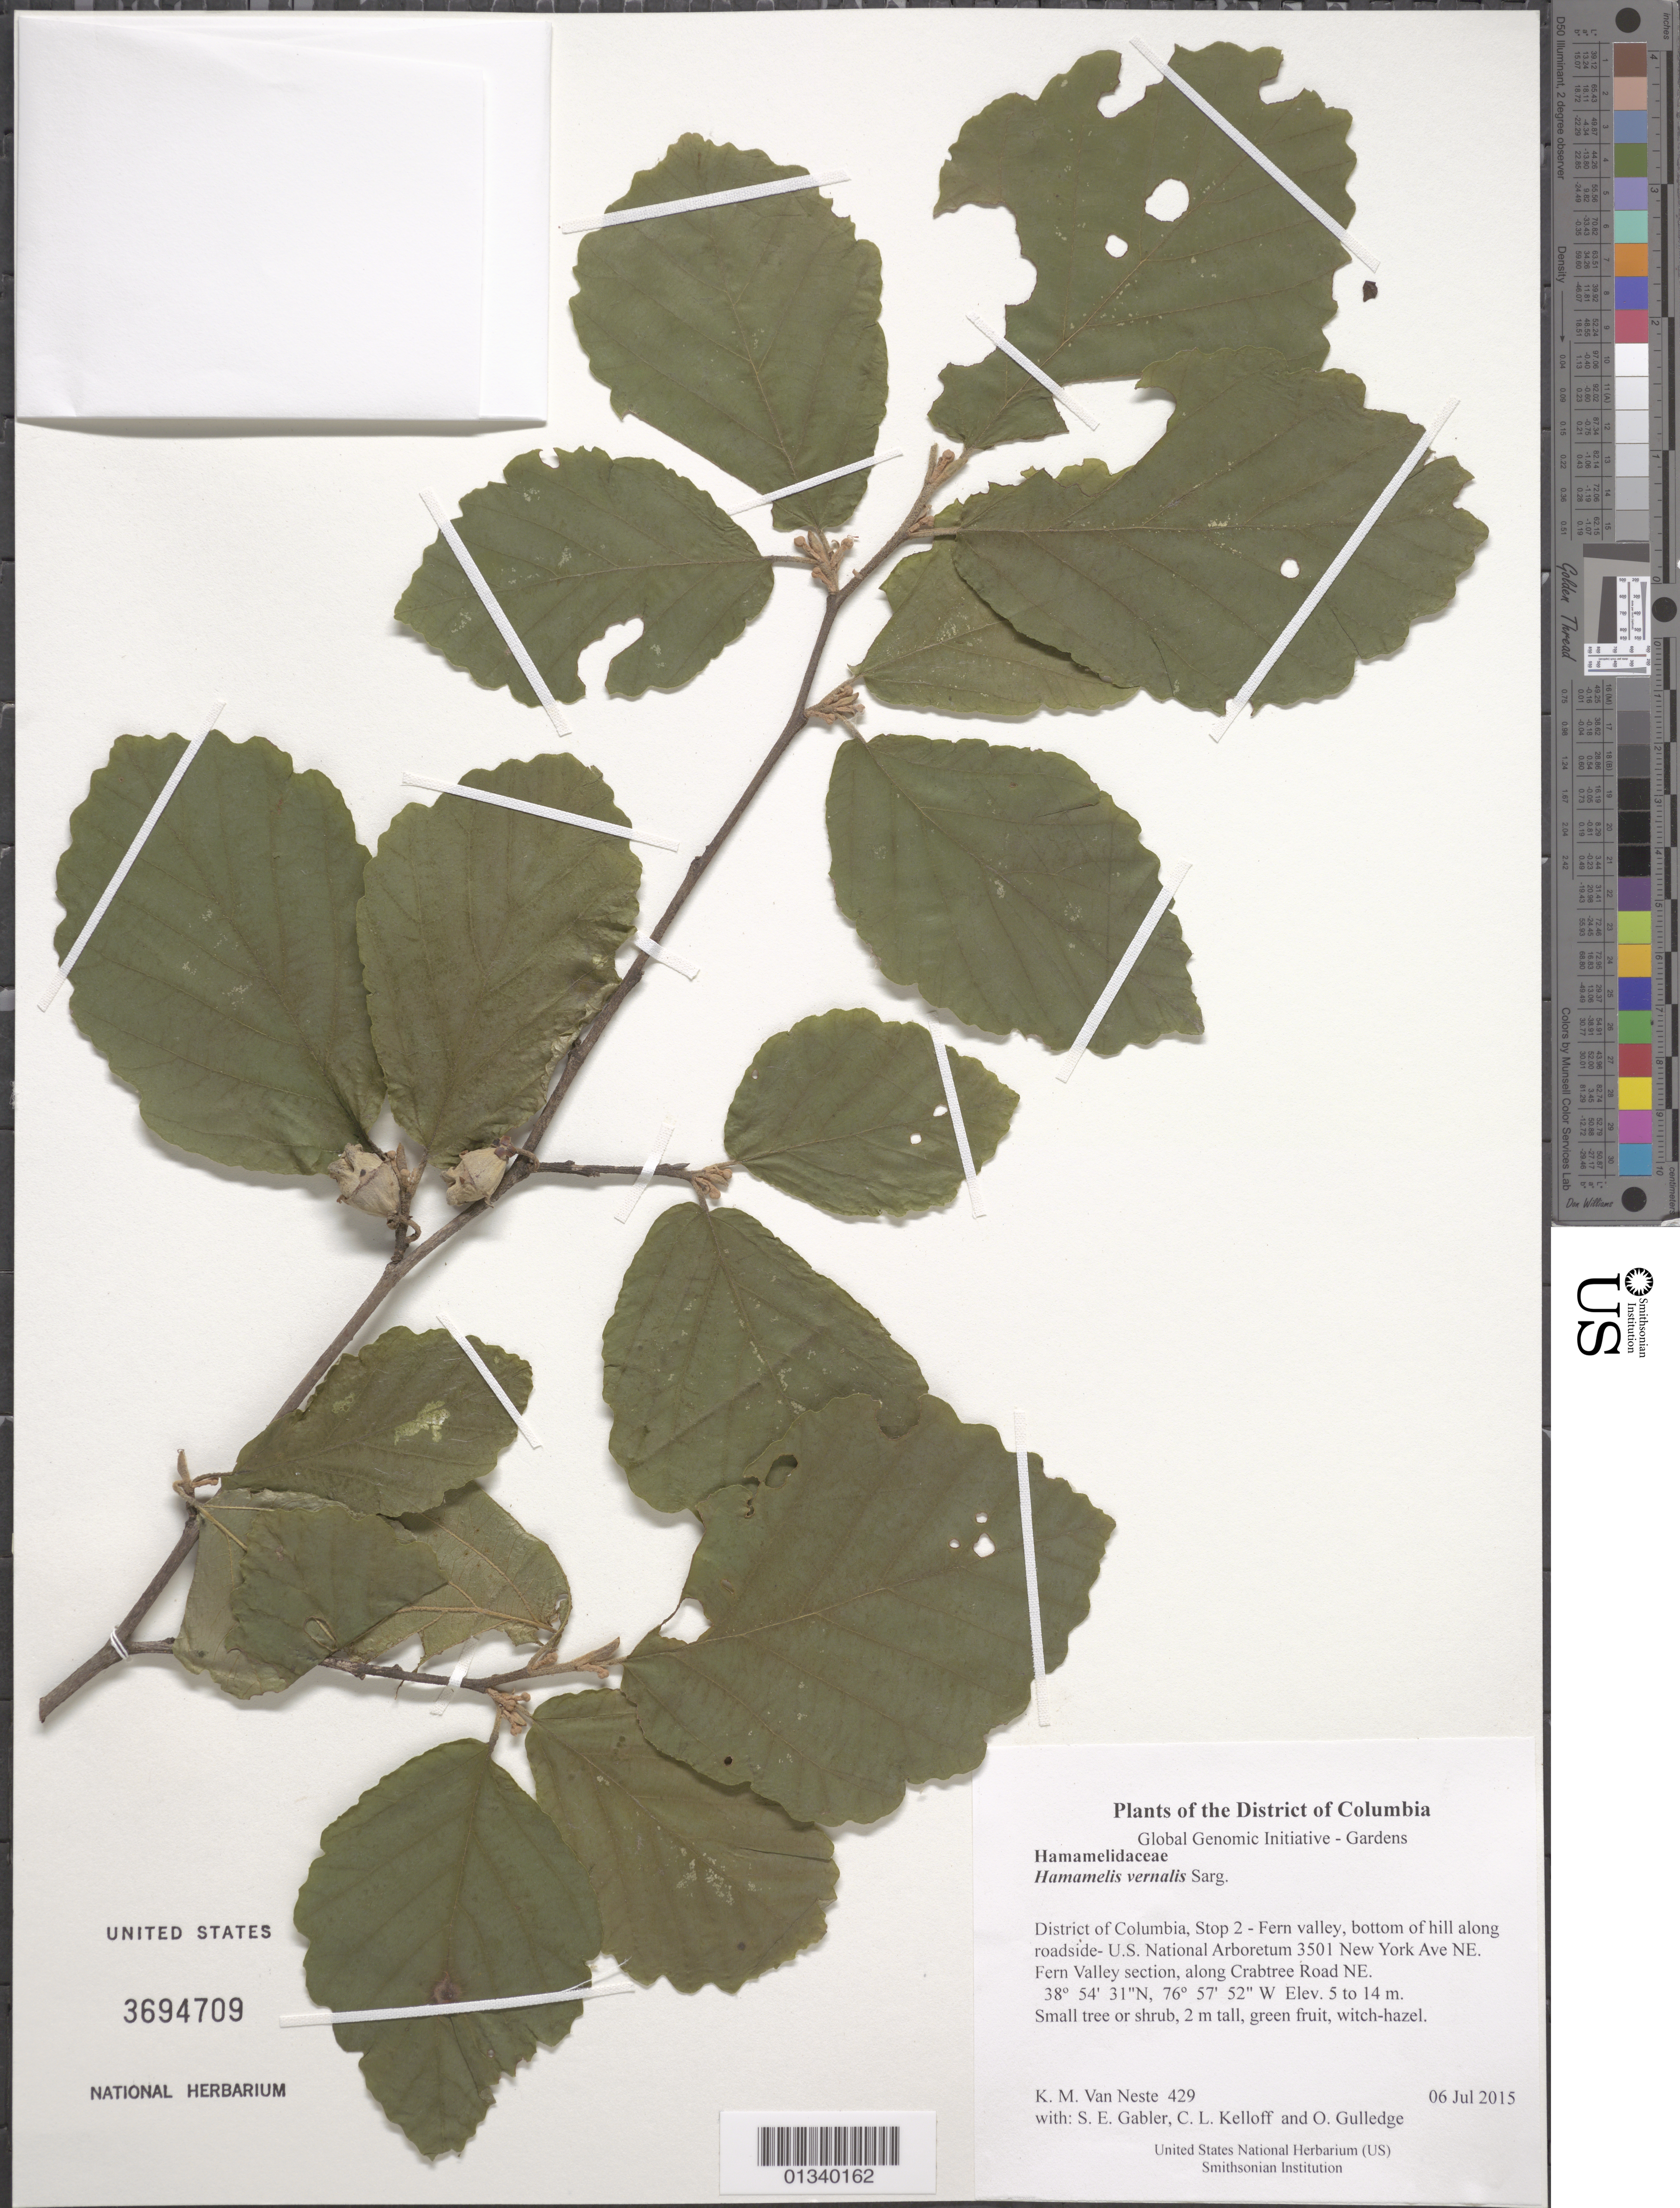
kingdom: Plantae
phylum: Tracheophyta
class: Magnoliopsida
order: Saxifragales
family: Hamamelidaceae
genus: Hamamelis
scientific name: Hamamelis vernalis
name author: Sarg.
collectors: K. M. Van Neste, S. E. Gabler, C. L. Kelloff & O. Gulledge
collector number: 429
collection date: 2015-07-06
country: United States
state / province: District of Columbia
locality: United States National Arboretum, 3501 New York Ave NE; Fern Valley section, along Crabtree Road NE, bottom of hill along roadside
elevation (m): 5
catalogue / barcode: US 3694709